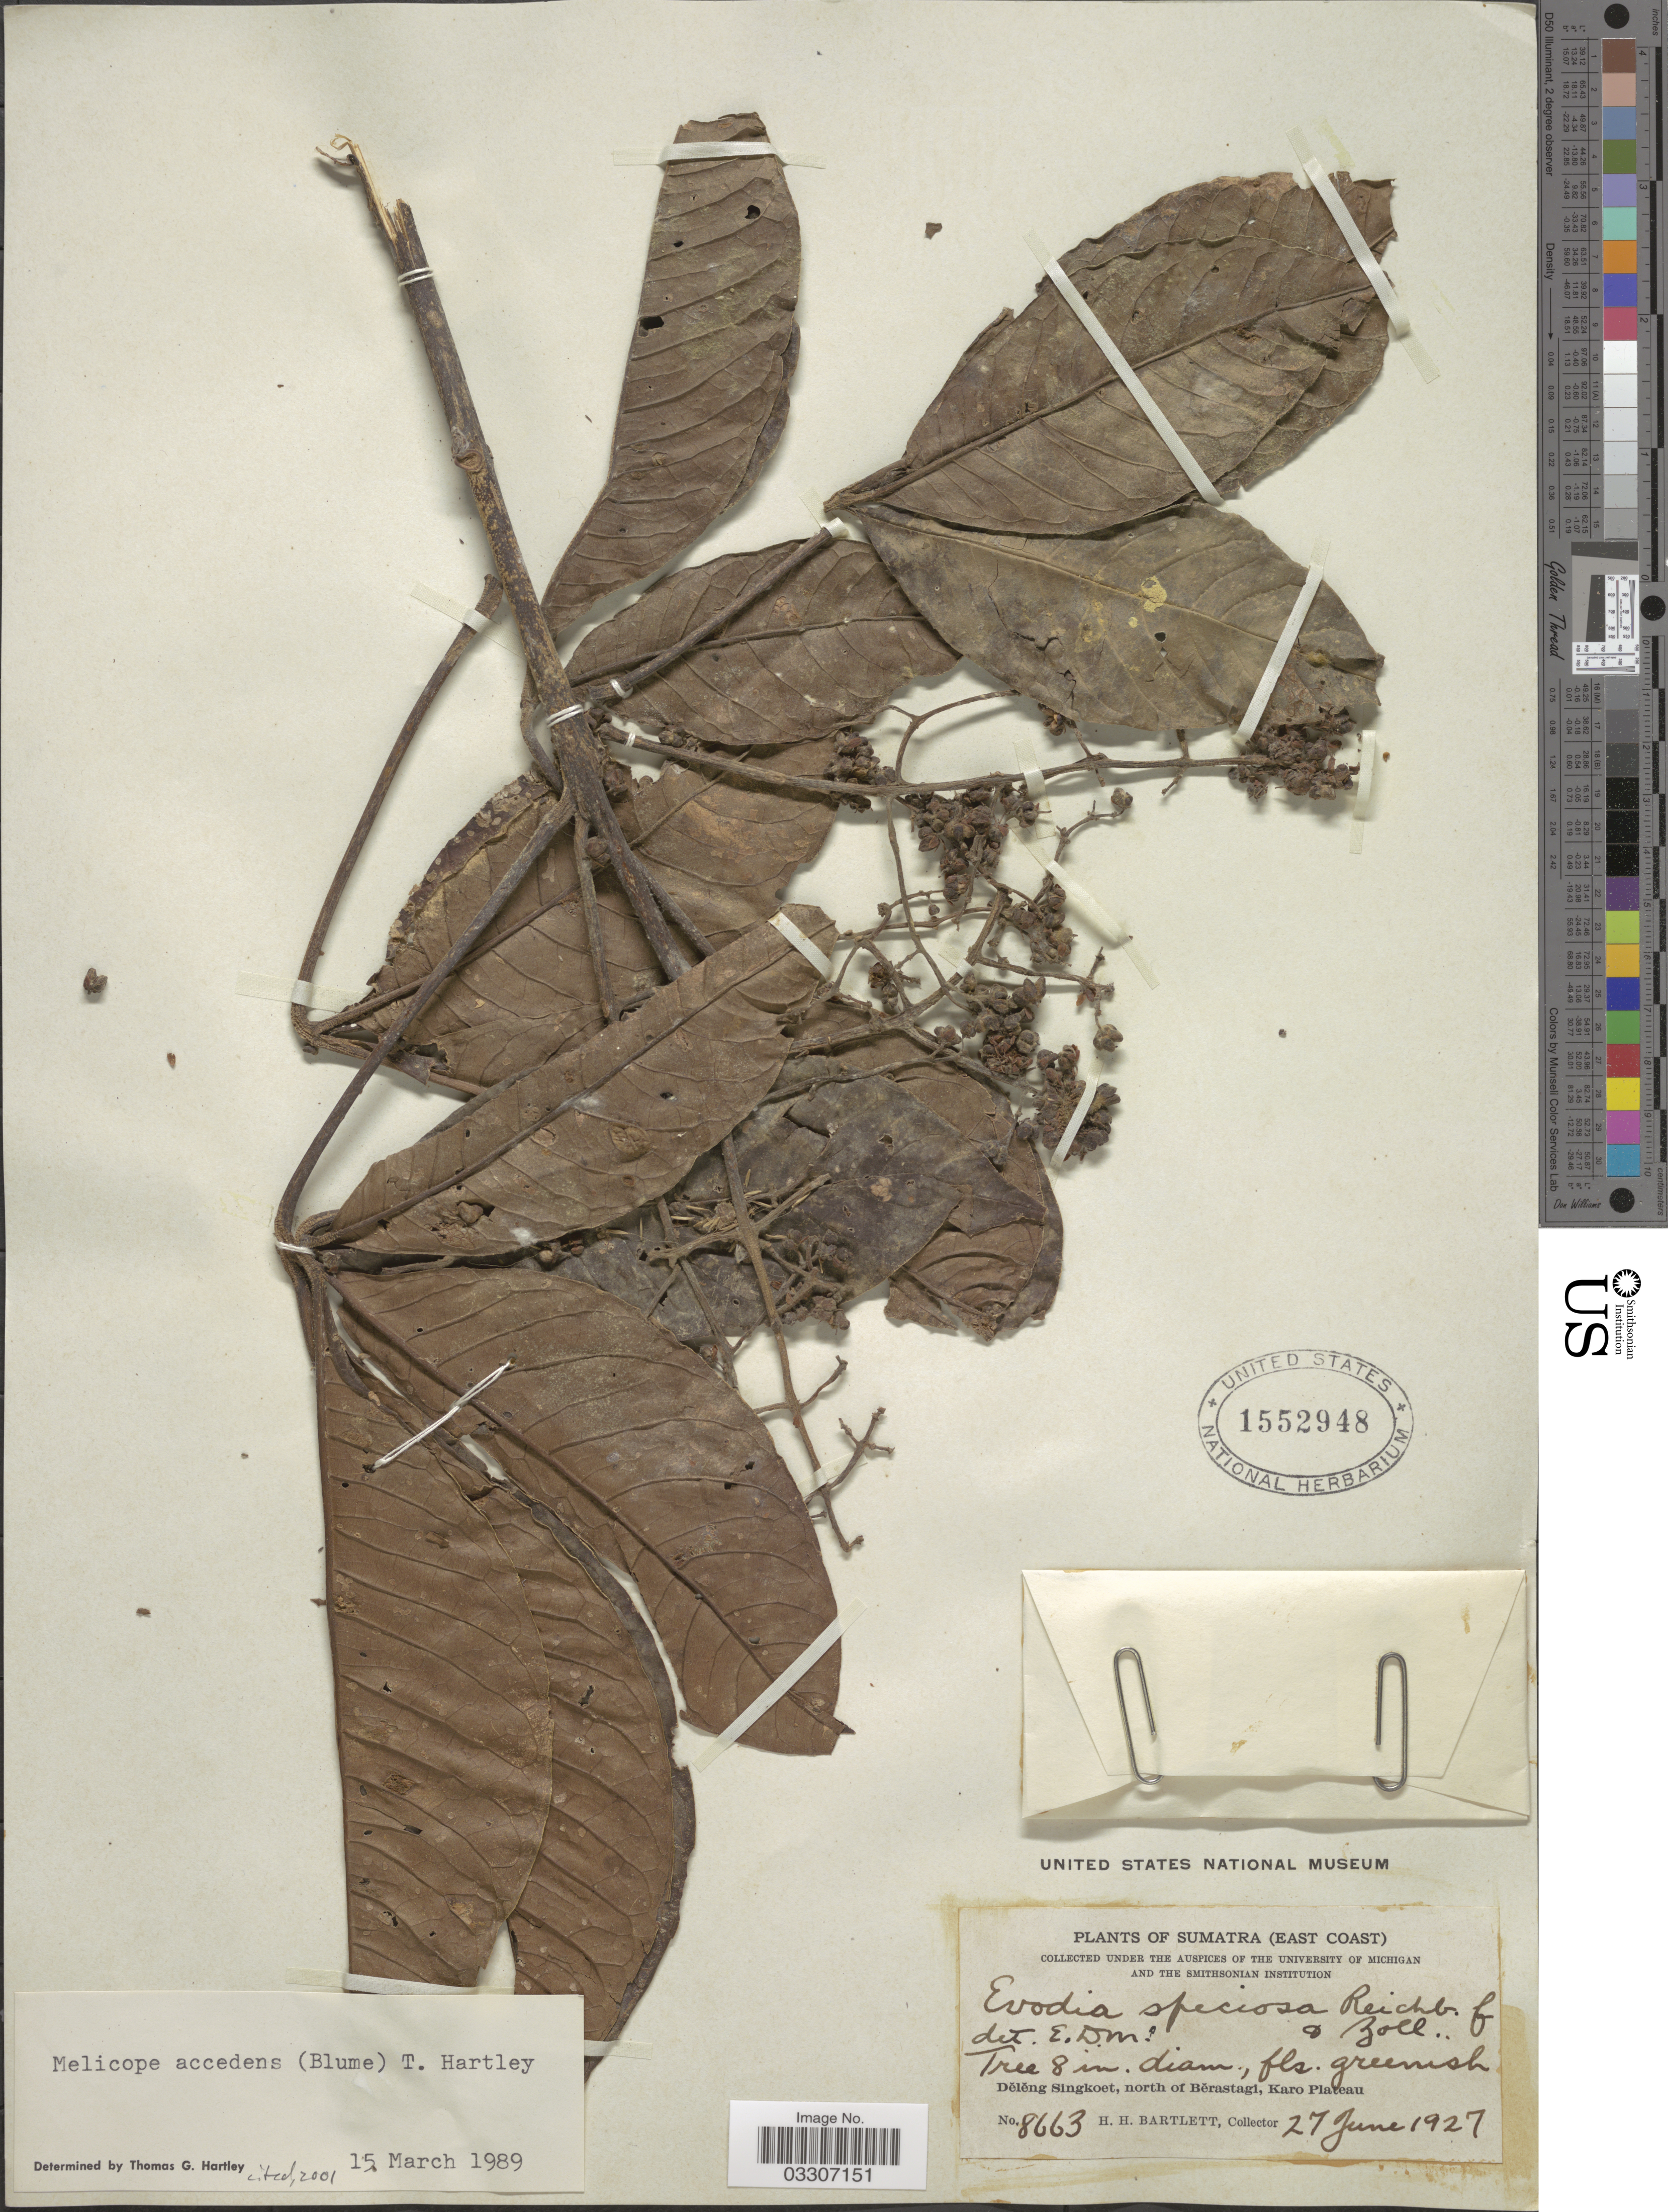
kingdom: Plantae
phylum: Tracheophyta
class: Magnoliopsida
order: Sapindales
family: Rutaceae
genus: Melicope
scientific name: Melicope accedens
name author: (Blume) T.G. Hartley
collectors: H. H. Bartlett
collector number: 8663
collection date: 1927-06-27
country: Indonesia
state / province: Sumatra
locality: (East Coast) Dělěng Singkoet, north of Běrastagi, Karo Plateau.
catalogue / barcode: US 1552948